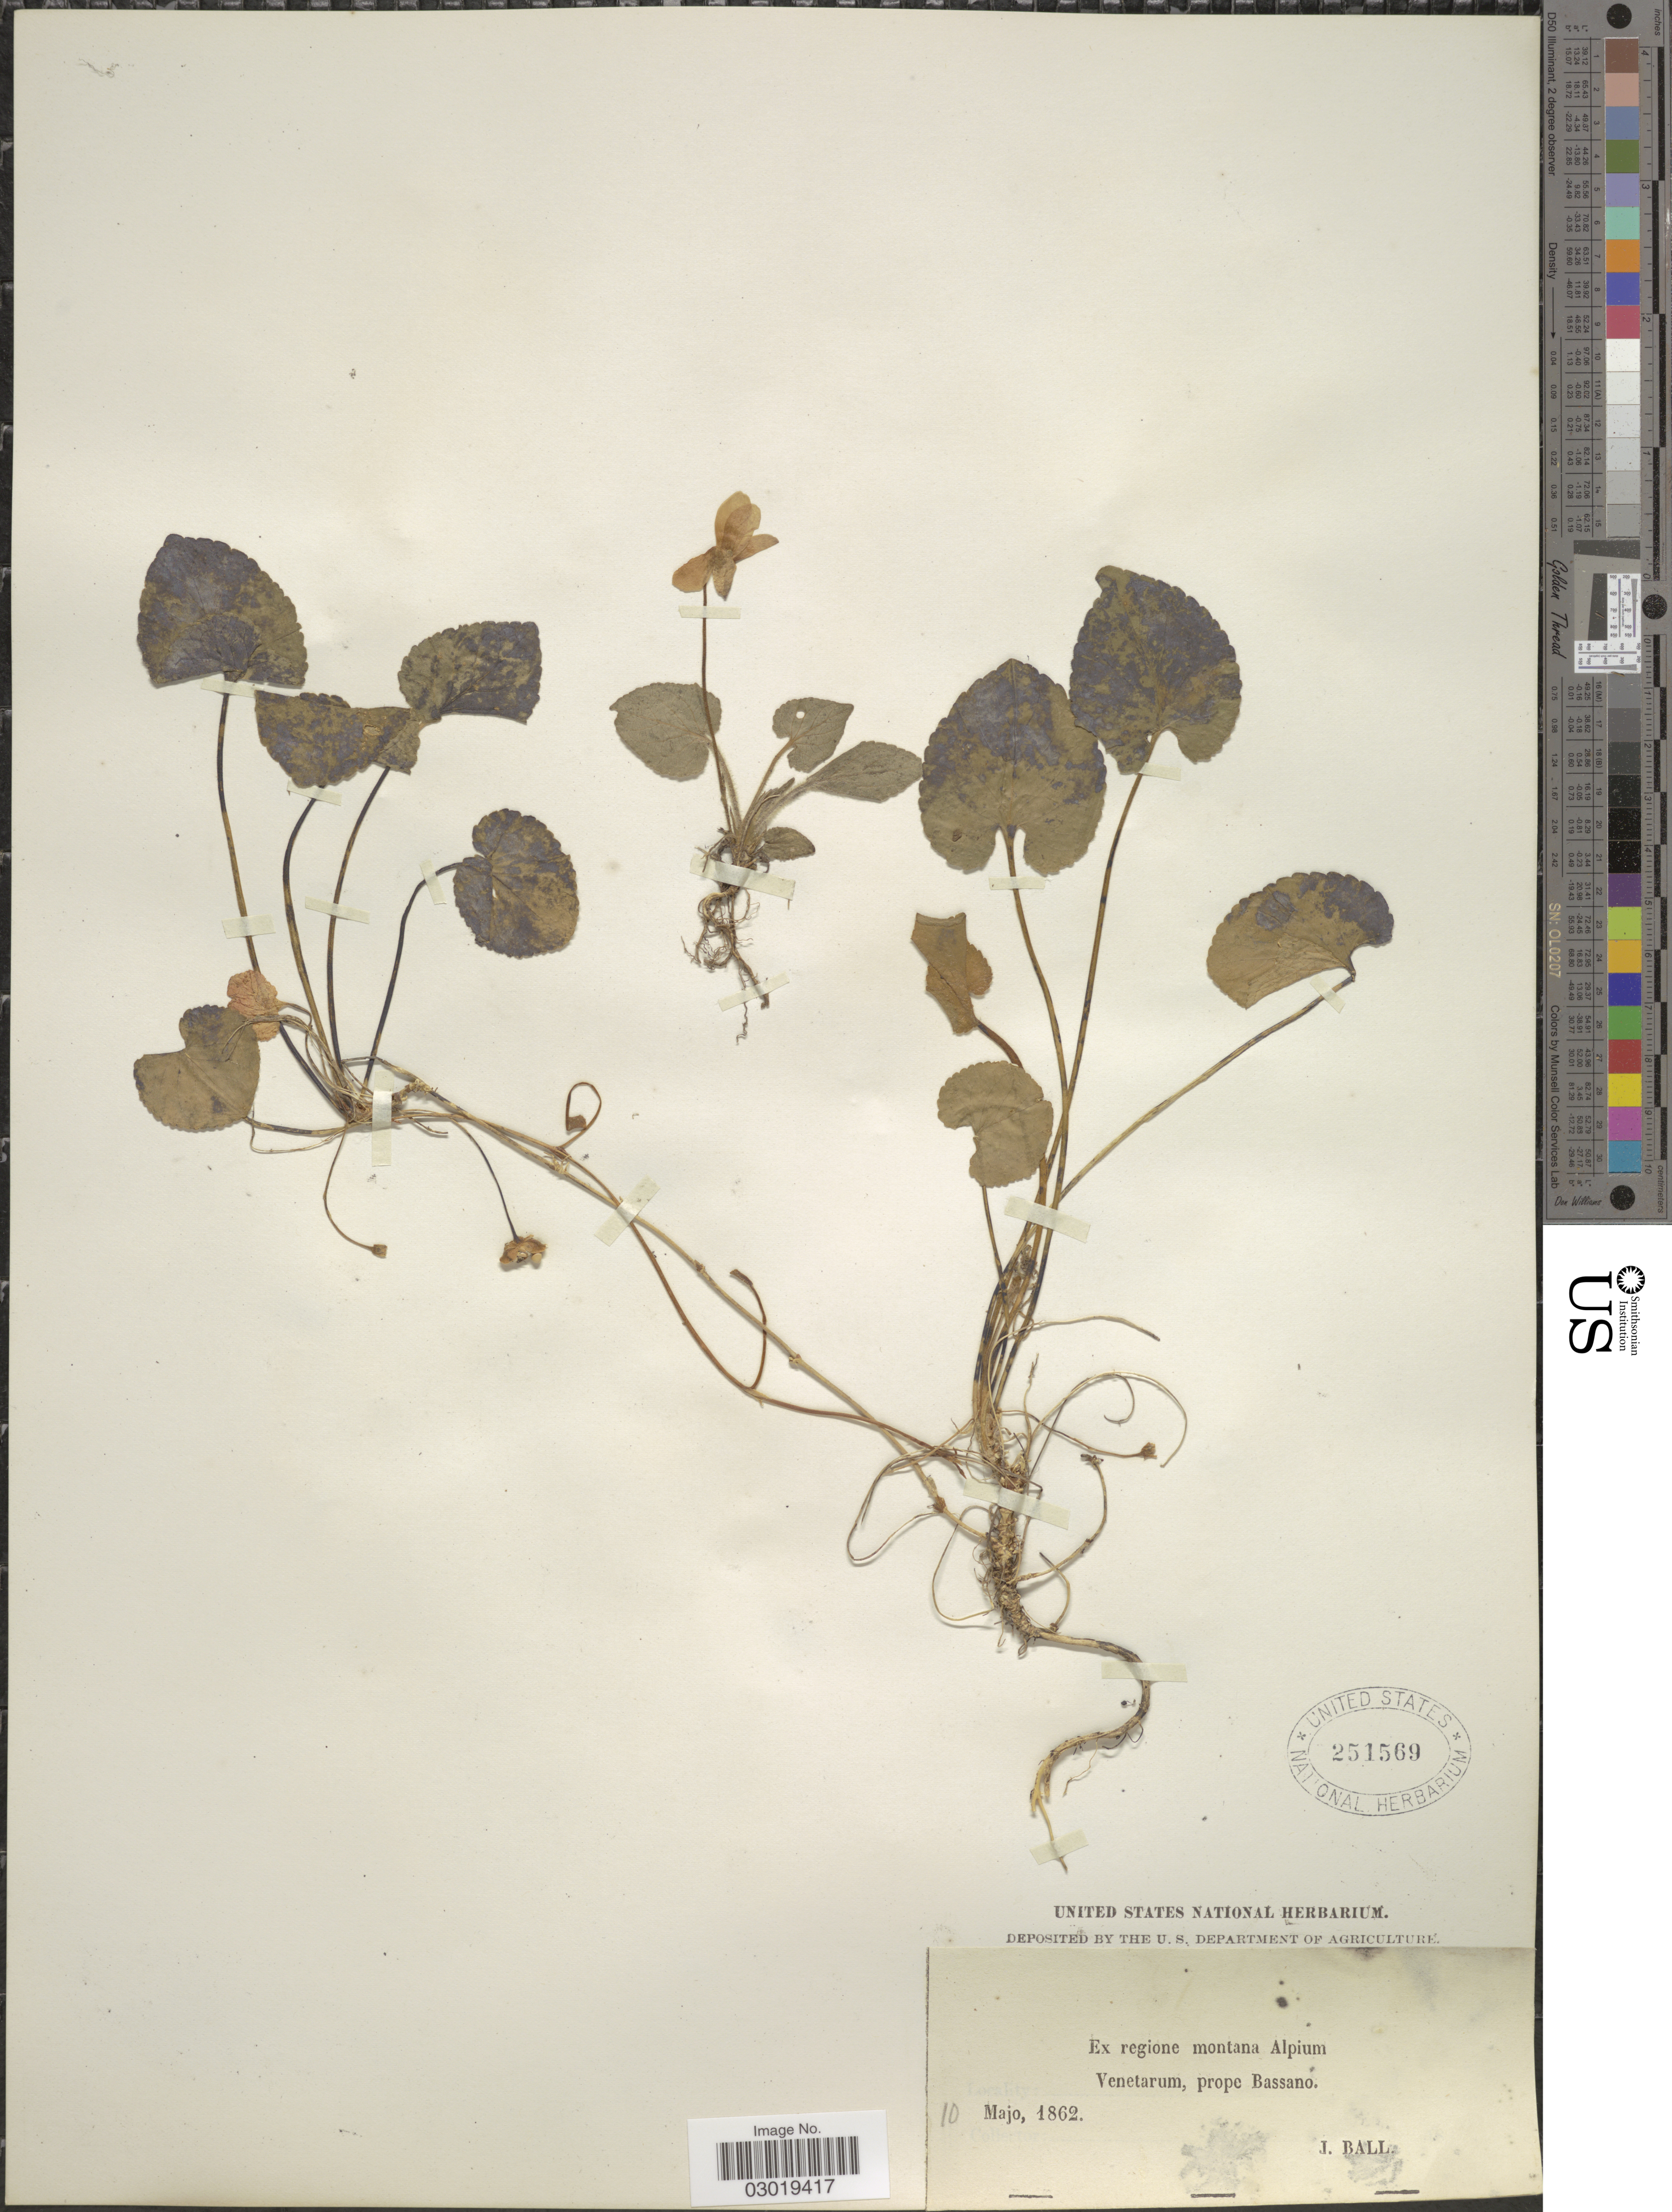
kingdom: Plantae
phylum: Tracheophyta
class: Magnoliopsida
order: Malpighiales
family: Violaceae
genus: Viola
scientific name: Viola sp.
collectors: J. Ball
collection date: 1862-05-10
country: Italy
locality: Ex Regione montana Alpium Venetarum, prope Bassano.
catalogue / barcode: US 251569